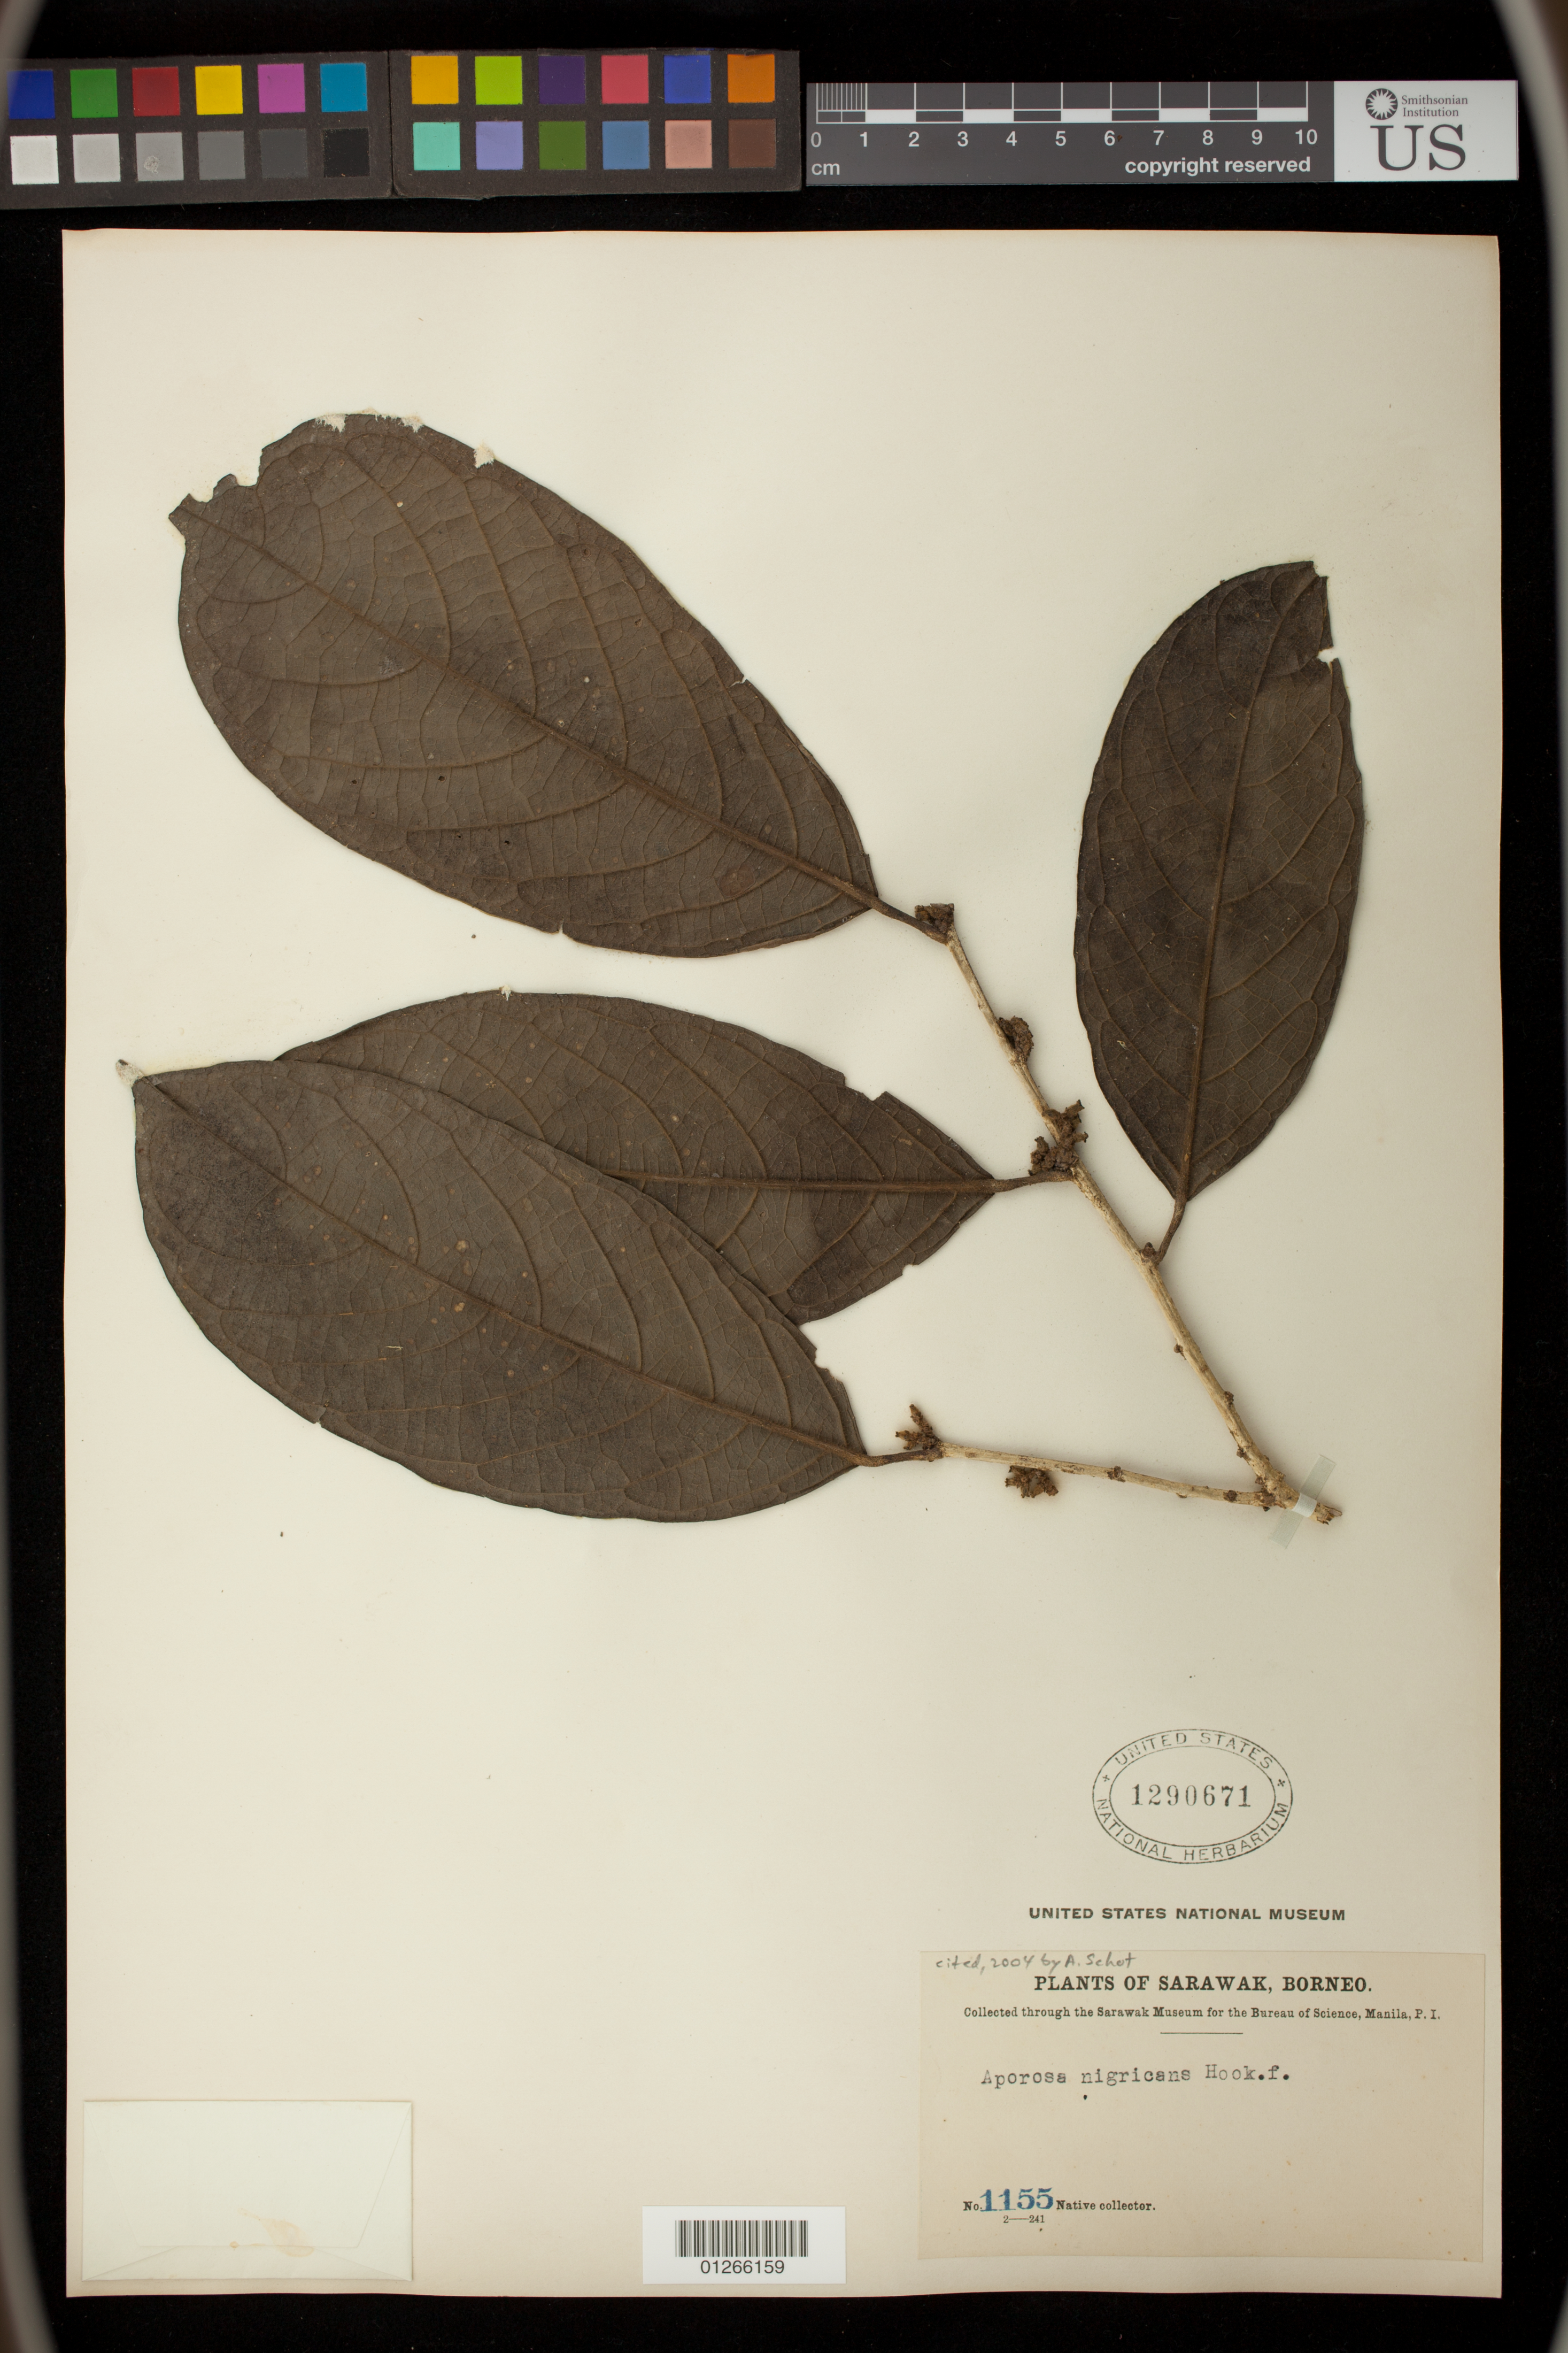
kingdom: Plantae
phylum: Tracheophyta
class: Magnoliopsida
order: Malpighiales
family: Phyllanthaceae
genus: Aporosa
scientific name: Aporosa nigricans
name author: Hook. f.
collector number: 1155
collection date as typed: Feb 1914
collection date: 1914-02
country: Malaysia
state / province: Sarawak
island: Borneo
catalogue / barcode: US 1290671